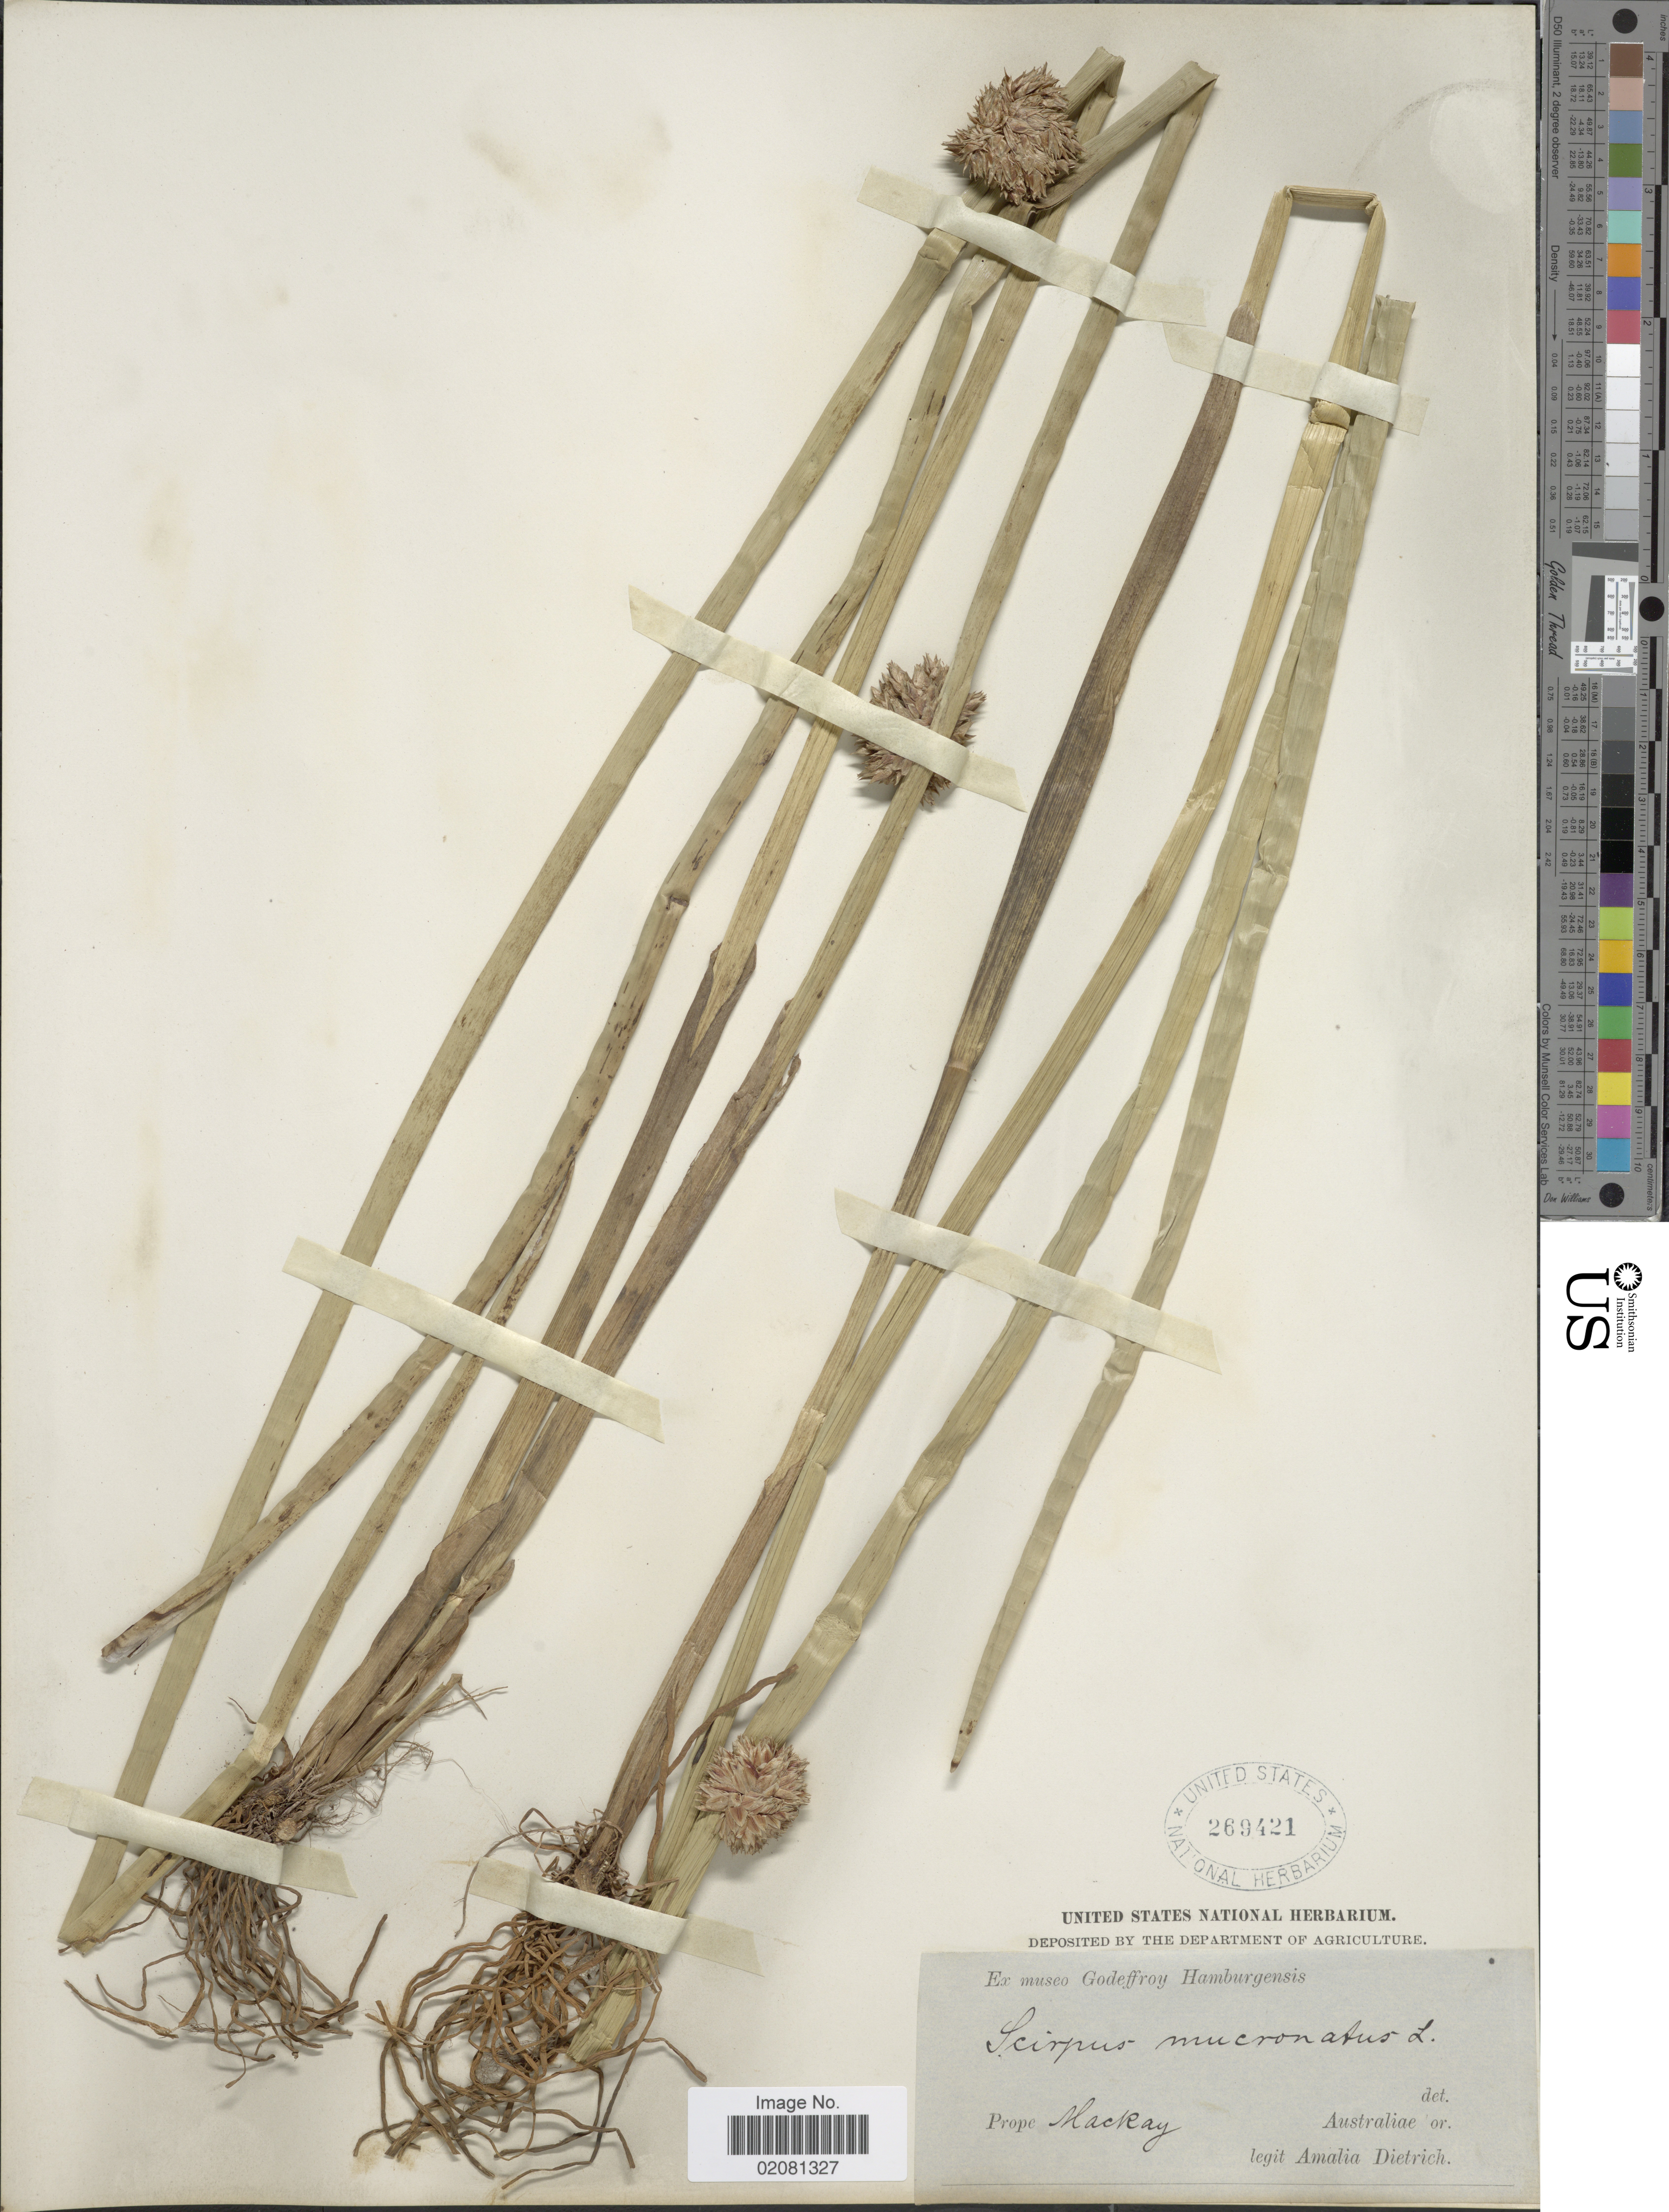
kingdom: Plantae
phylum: Tracheophyta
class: Liliopsida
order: Poales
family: Cyperaceae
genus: Schoenoplectus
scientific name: Schoenoplectus mucronatus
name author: (L.) Palla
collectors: A. Dietrich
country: Australia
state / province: Queensland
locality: Prope Mackay, Australiae.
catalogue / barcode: US 269421